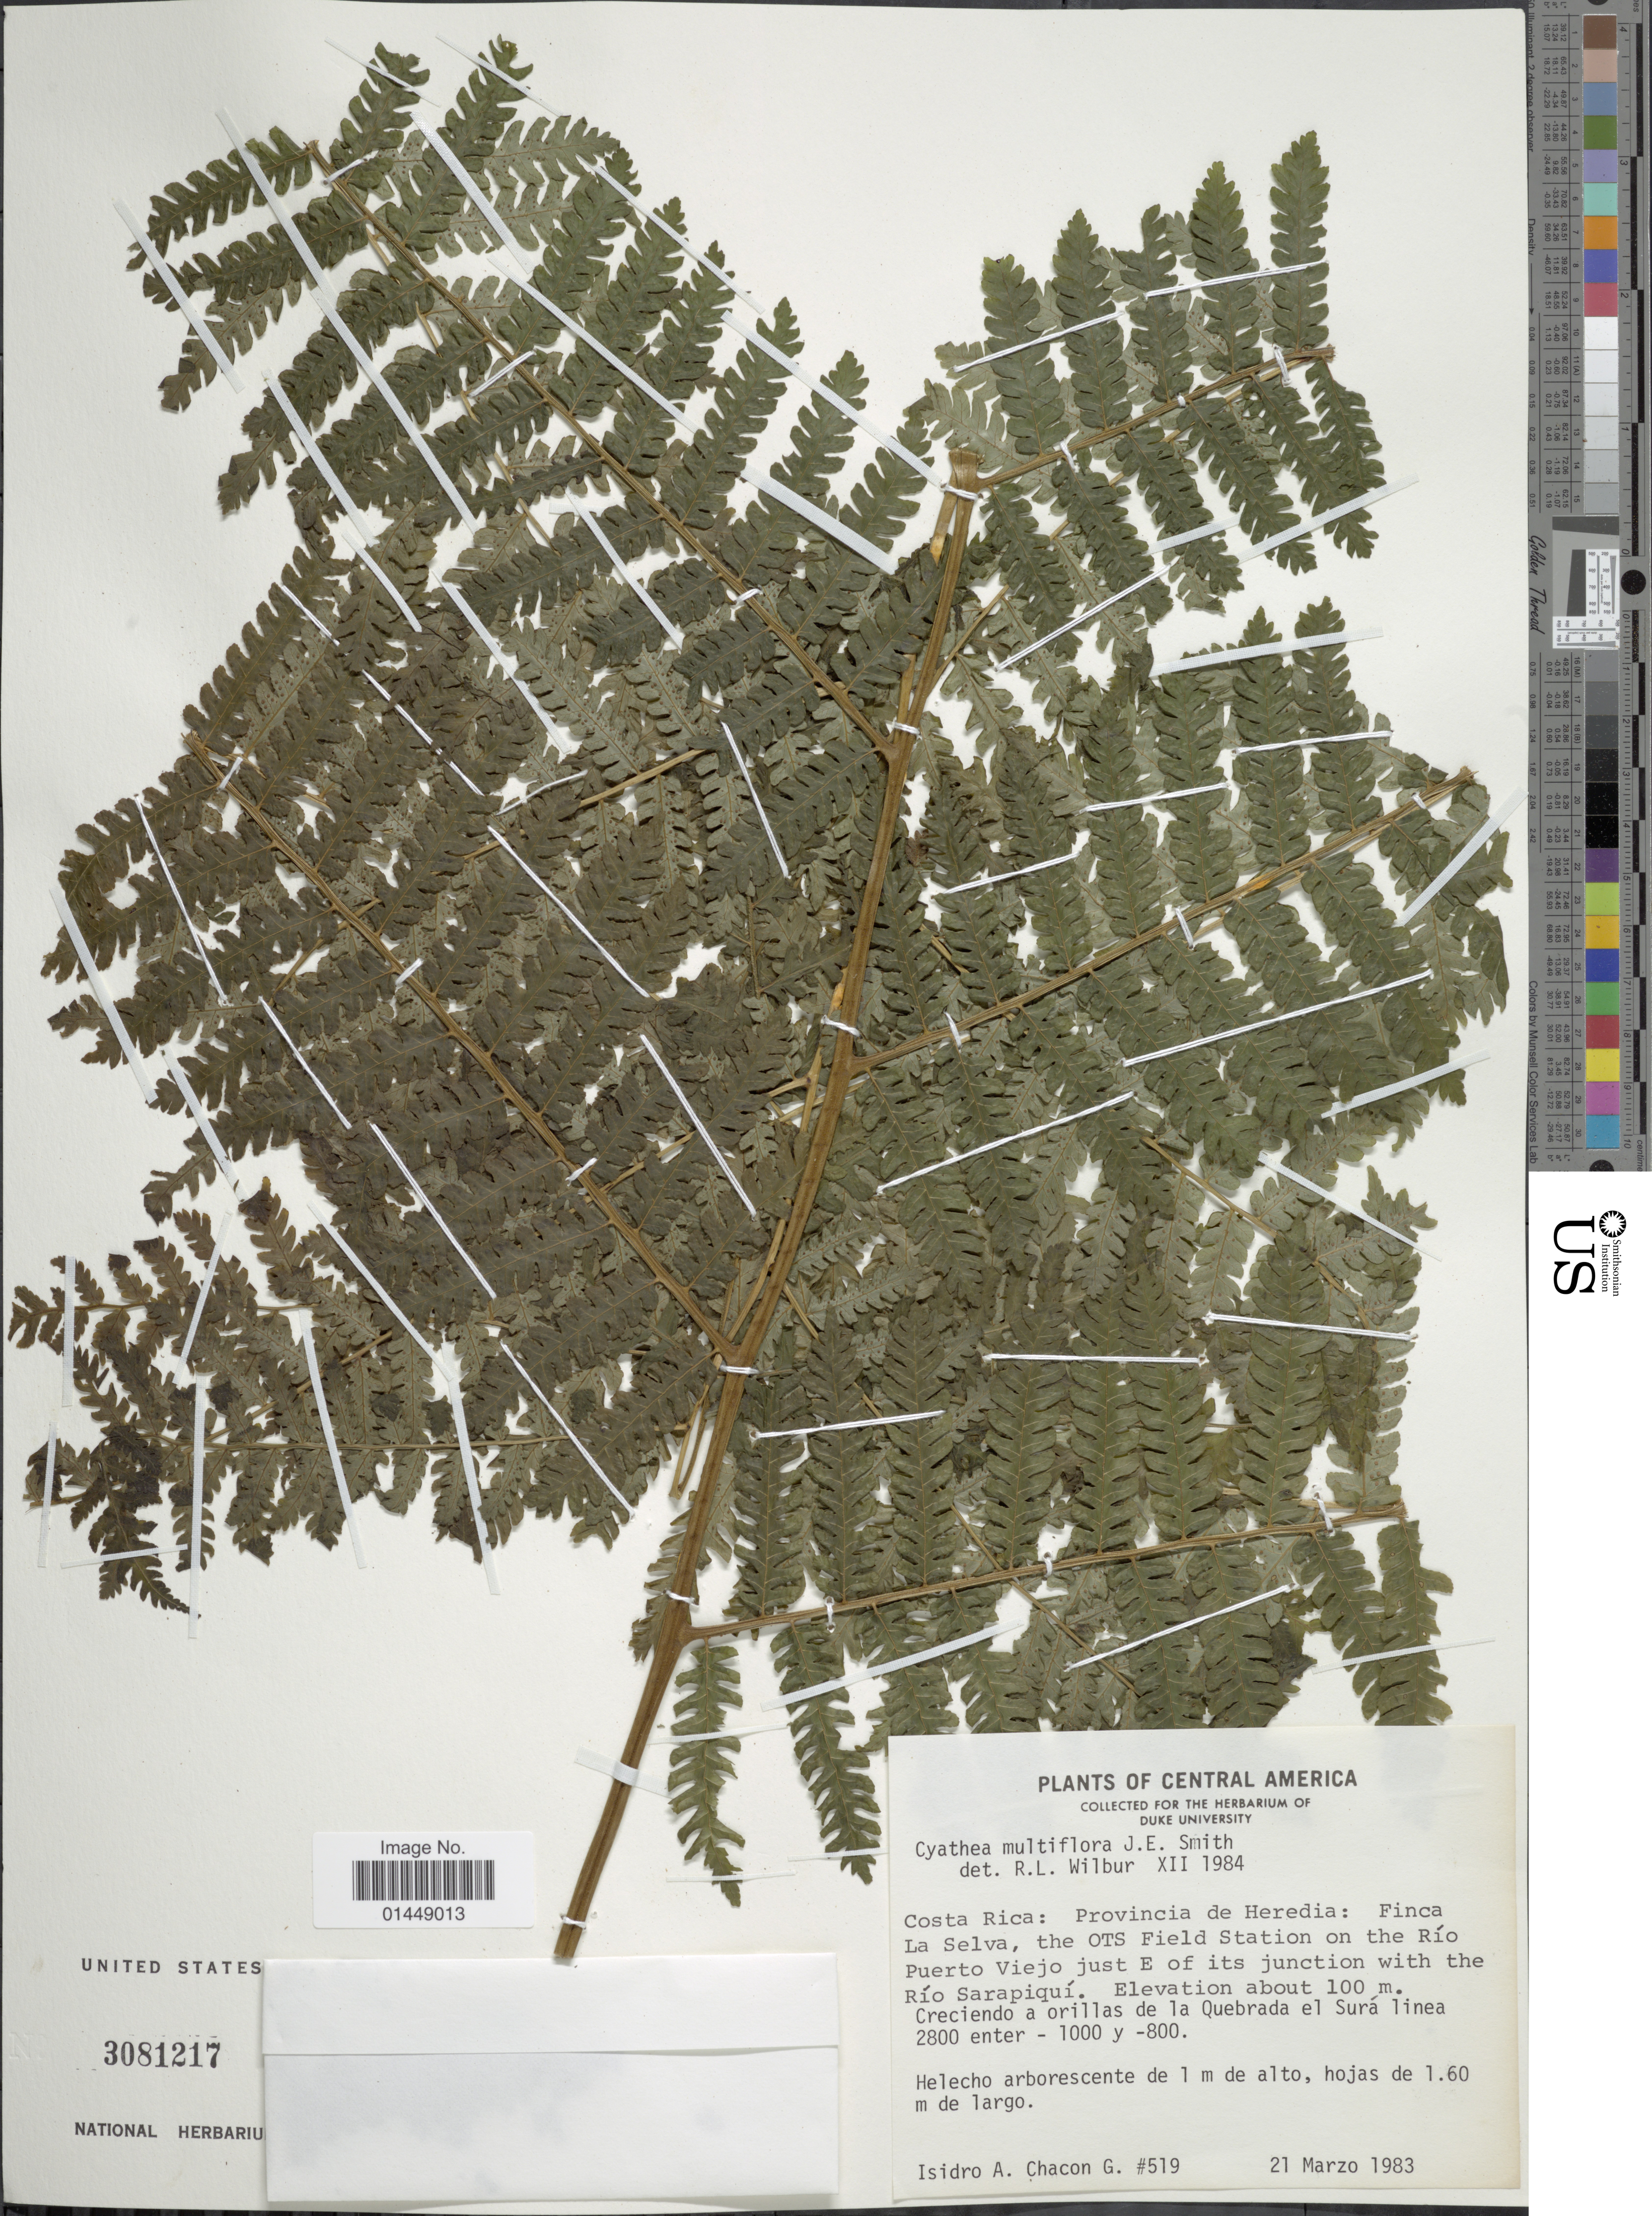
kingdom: Plantae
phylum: Tracheophyta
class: Polypodiopsida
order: Cyatheales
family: Cyatheaceae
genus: Cyathea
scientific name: Cyathea multiflora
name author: Sm.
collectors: I. Chacón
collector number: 519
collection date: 1983-03-21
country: Costa Rica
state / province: Heredia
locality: Costa Rica: Provincia de Heredia: Finca La Selva, the OTS Field Station on the Río Puerto Viejo just E of its junction with the Río Sarapiquí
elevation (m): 100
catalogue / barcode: US 3081217